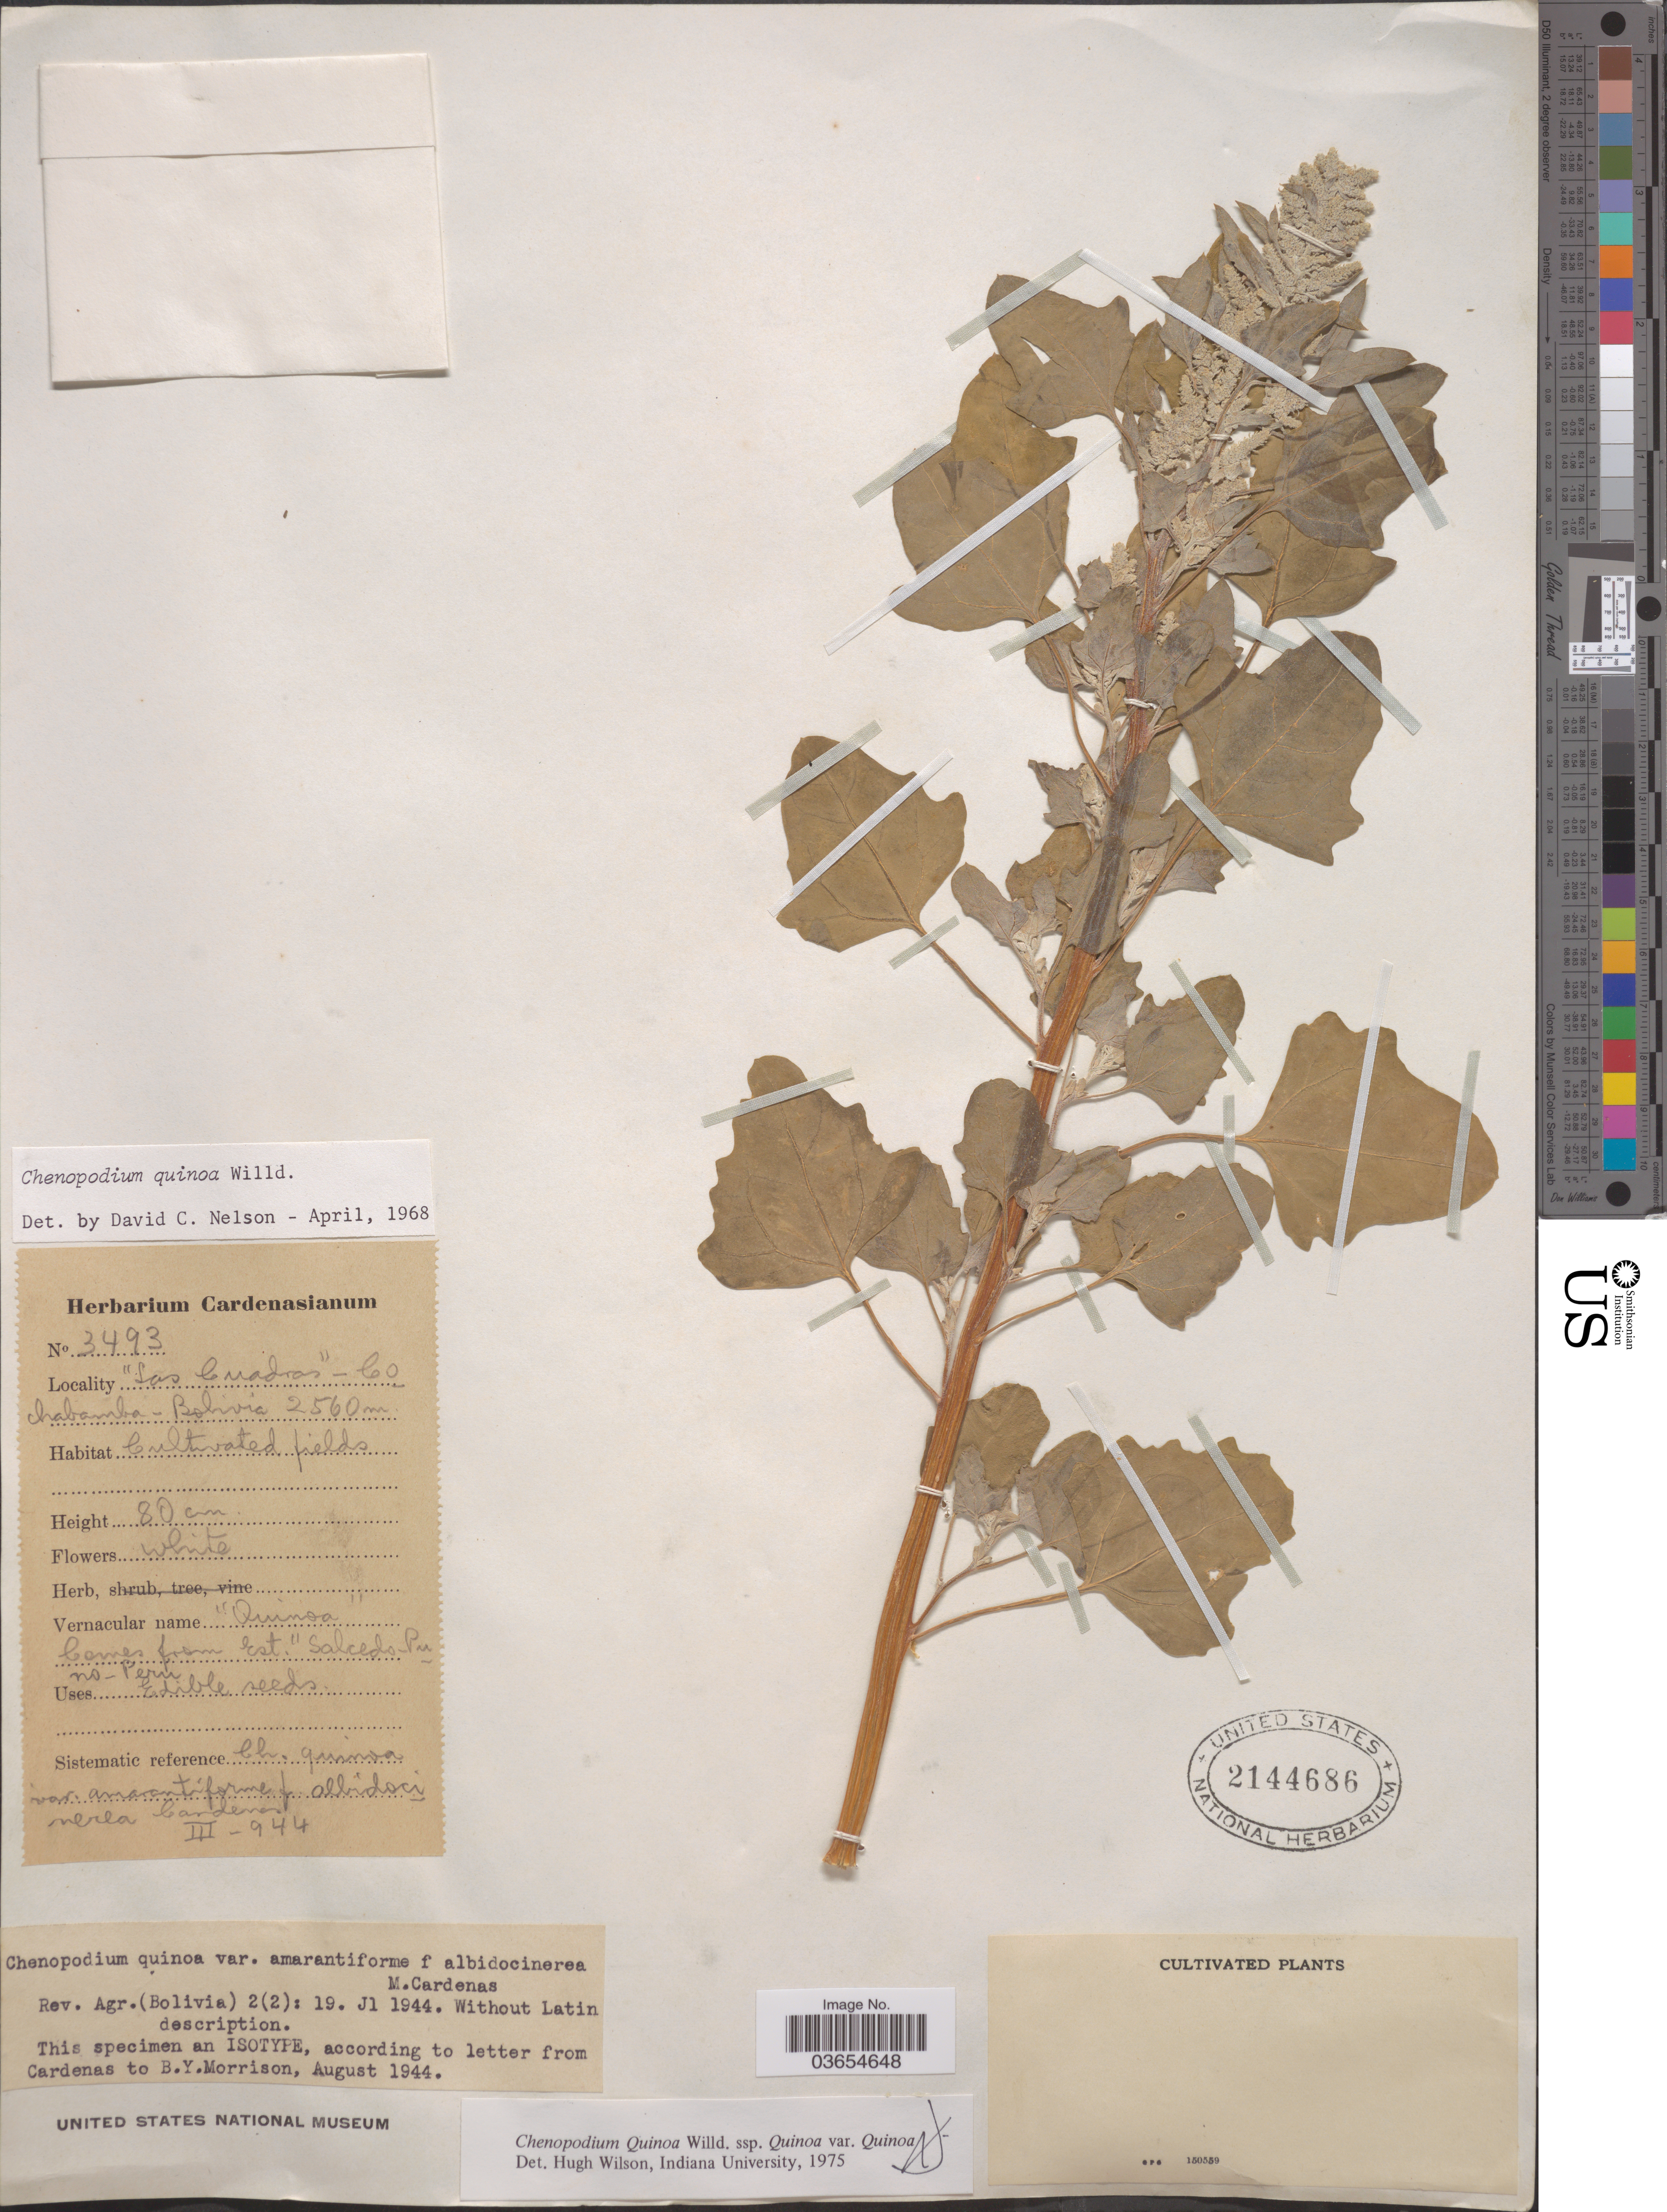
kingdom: Plantae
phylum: Tracheophyta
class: Magnoliopsida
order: Caryophyllales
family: Amaranthaceae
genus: Chenopodium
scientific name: Chenopodium quinoa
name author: Willd.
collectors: M. Cárdenas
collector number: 3493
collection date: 1944-03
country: Bolivia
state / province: Cochabamba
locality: Las Cuadras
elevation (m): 2560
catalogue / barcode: US 2144686